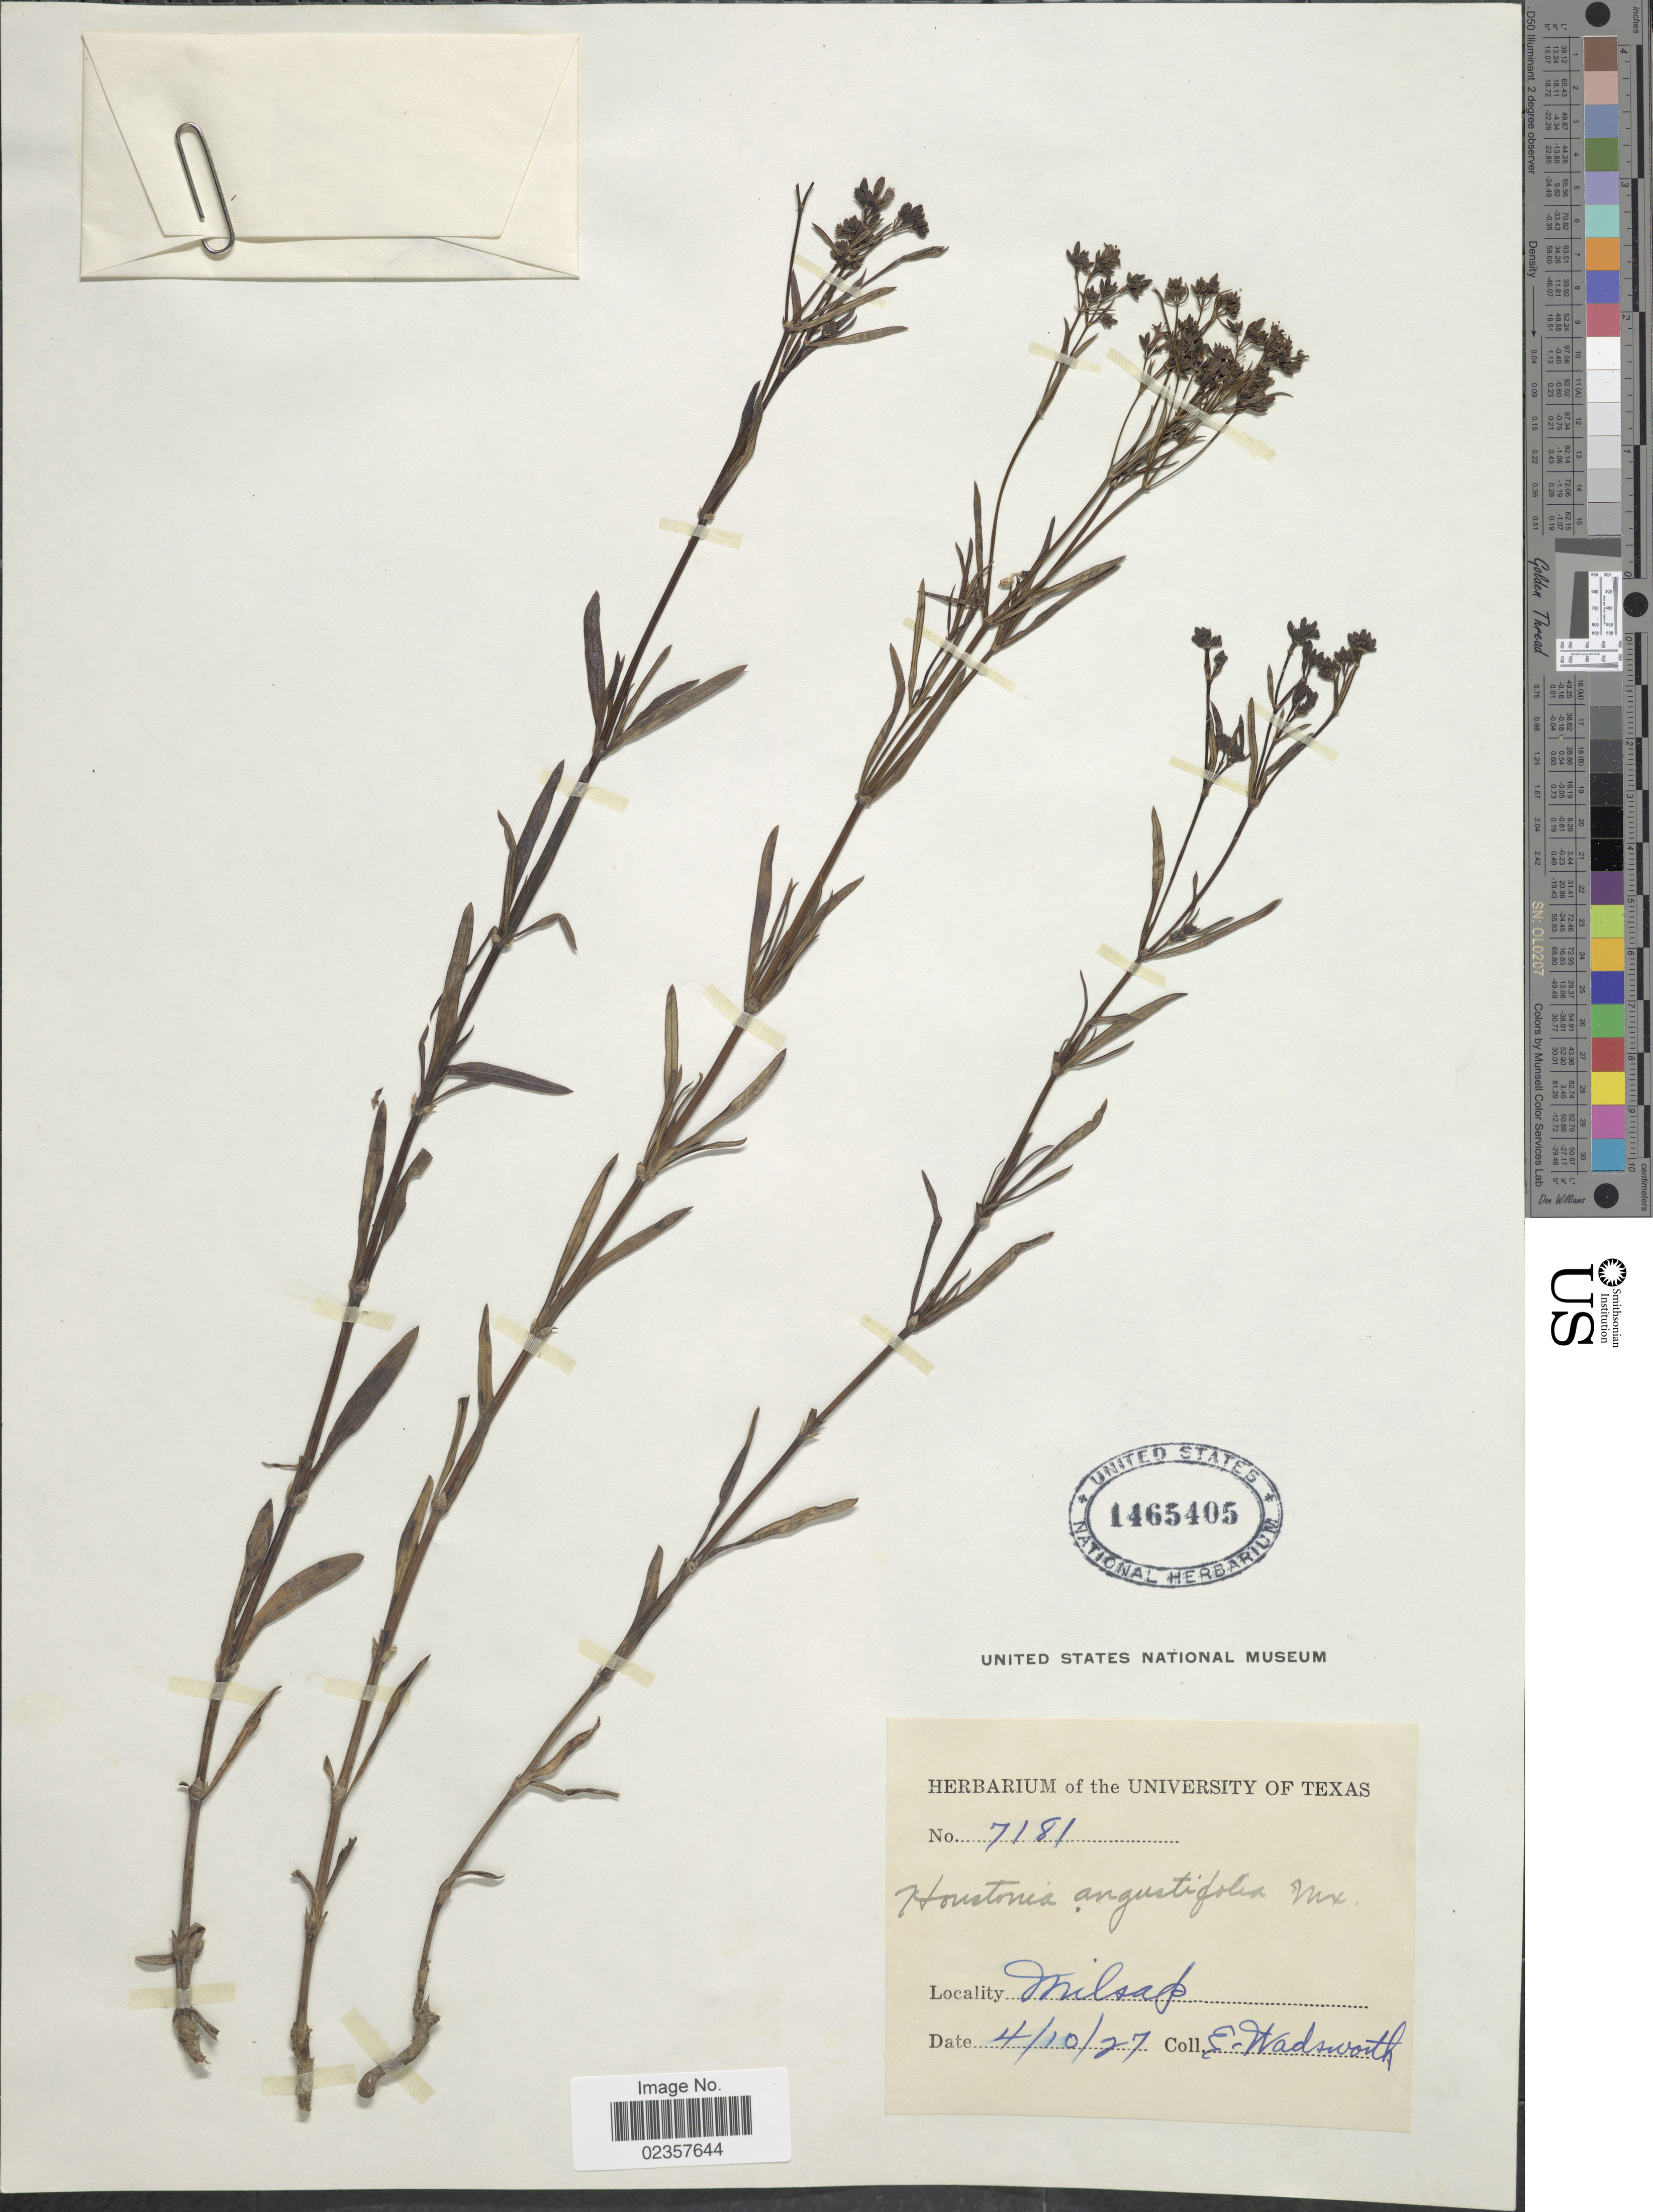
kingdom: Plantae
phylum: Tracheophyta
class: Magnoliopsida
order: Gentianales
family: Rubiaceae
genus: Houstonia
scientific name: Houstonia nigricans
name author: (Lam.) Fernald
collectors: E. Wadsworth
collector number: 7181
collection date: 1927-04-10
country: United States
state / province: Texas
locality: Milsap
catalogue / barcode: US 1465405